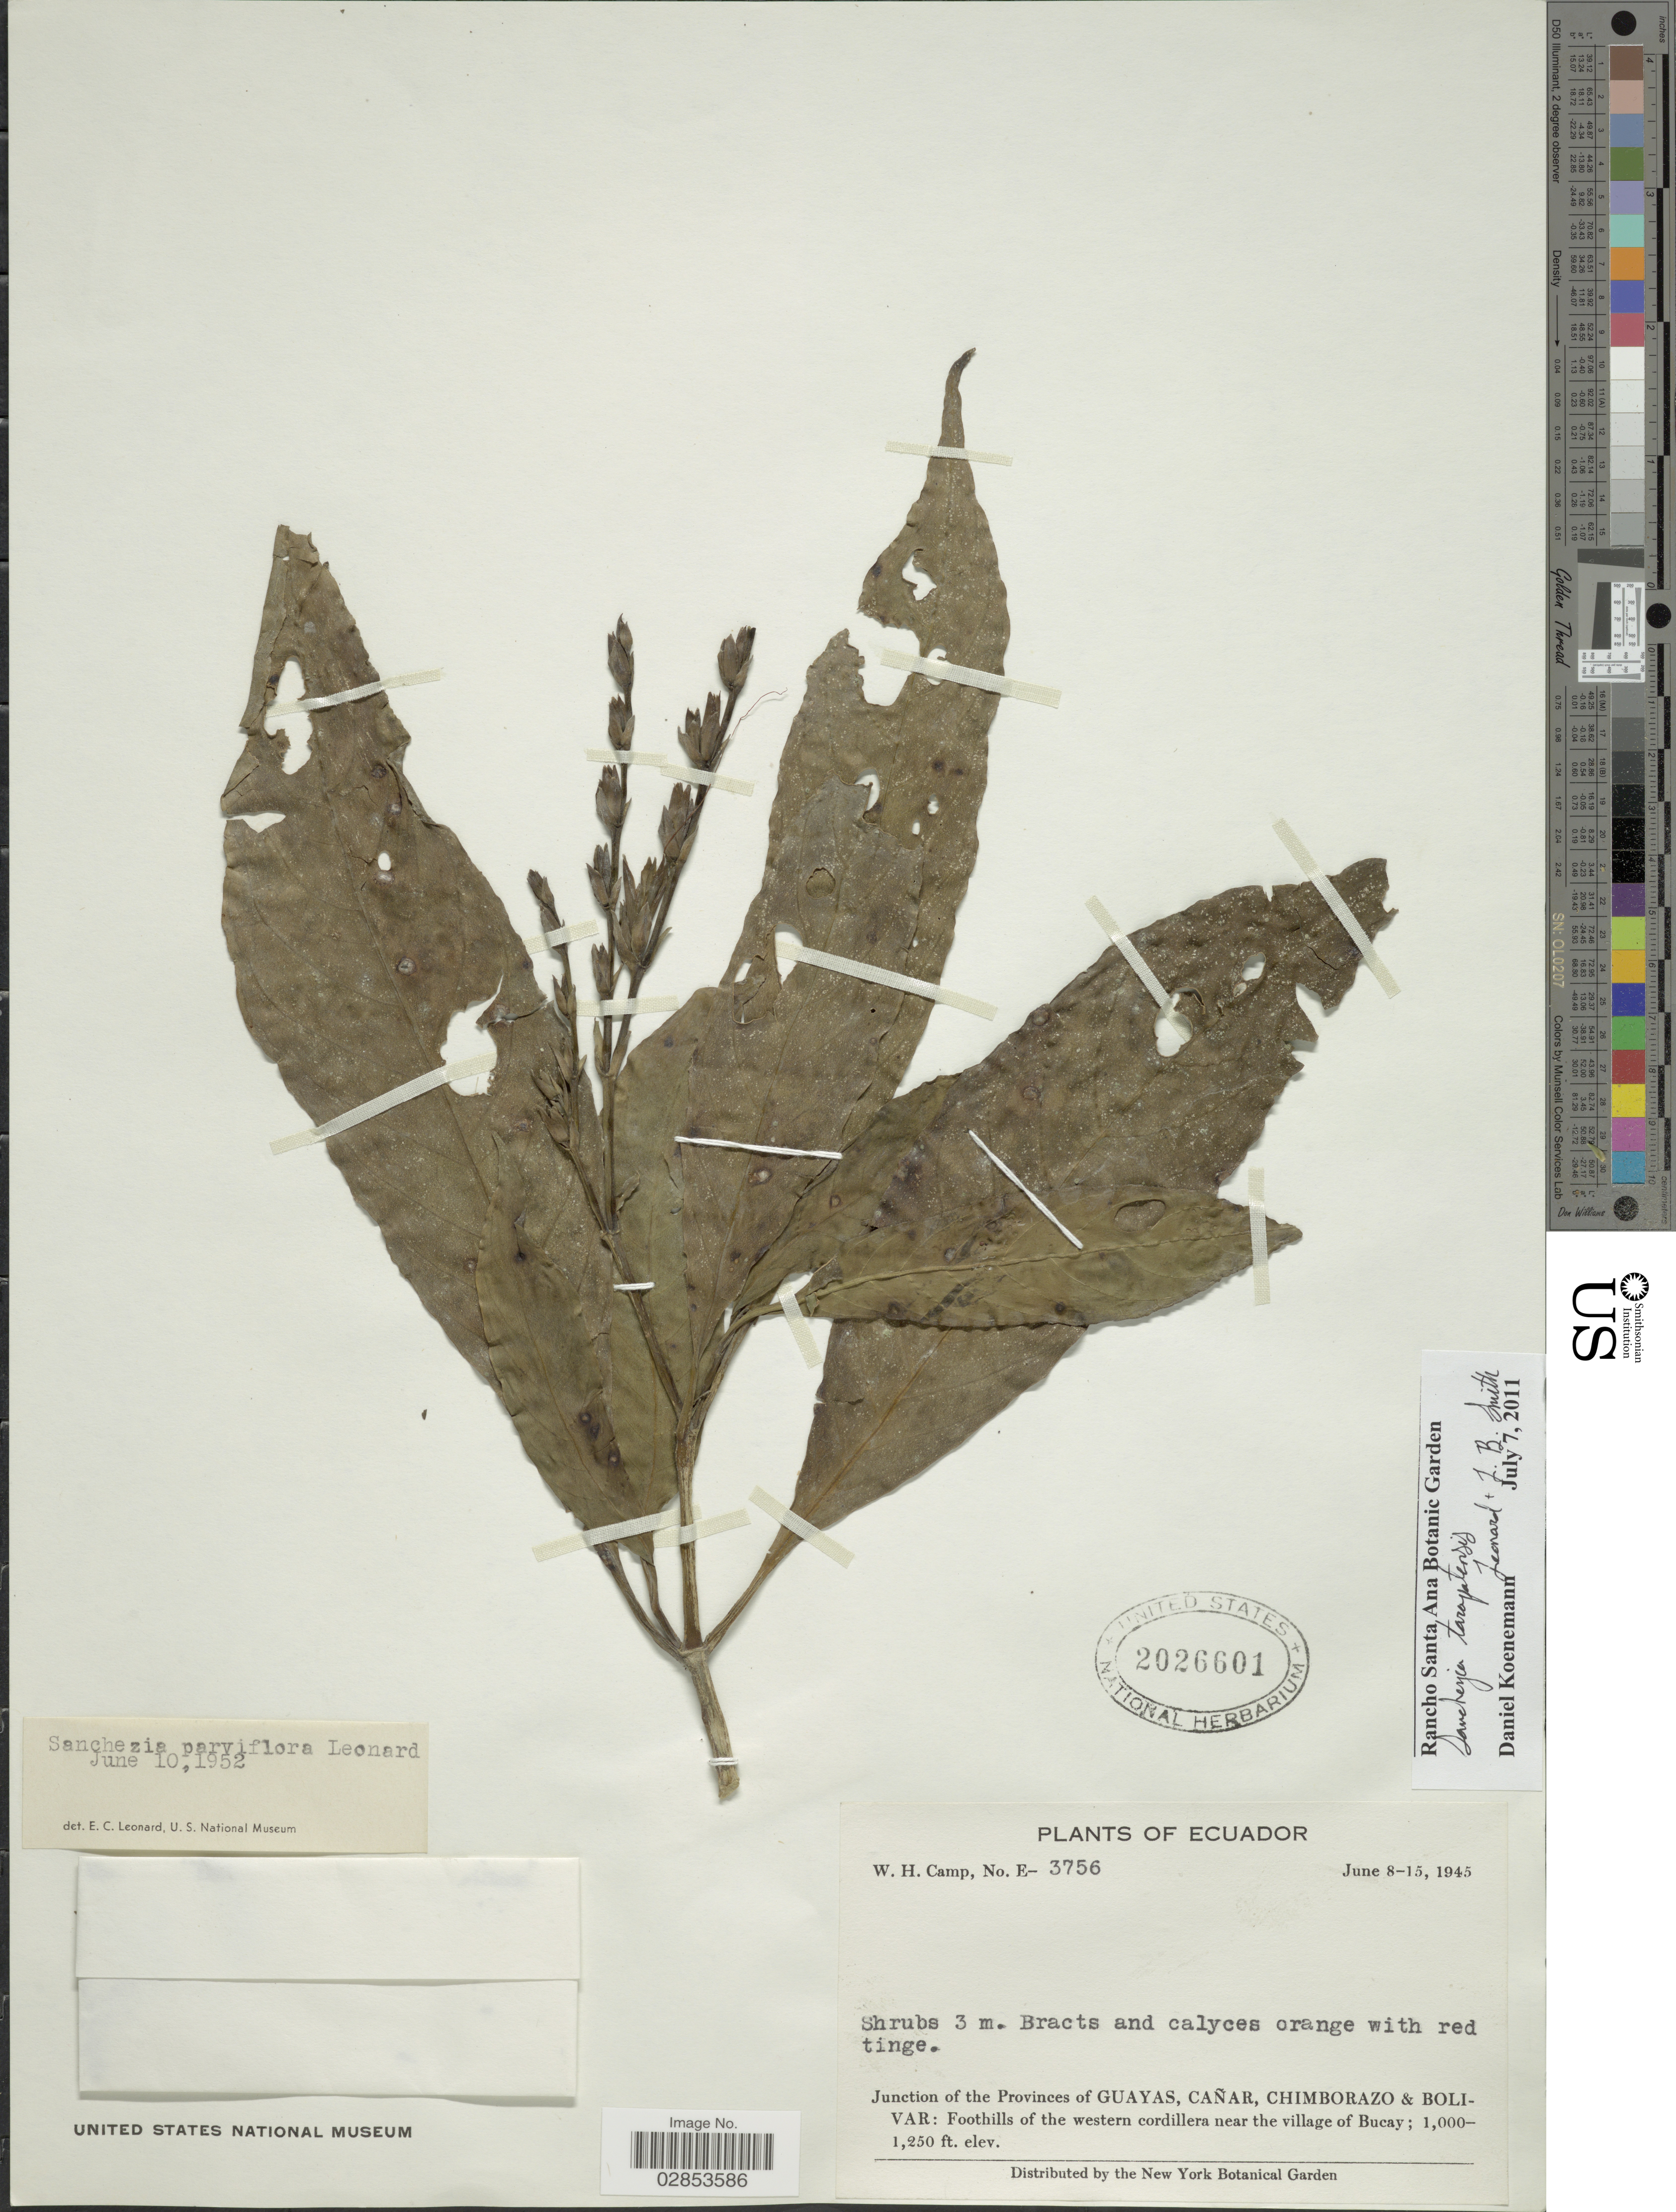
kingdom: Plantae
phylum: Tracheophyta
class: Magnoliopsida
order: Lamiales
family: Acanthaceae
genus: Sanchezia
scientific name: Sanchezia parviflora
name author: Leonard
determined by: Azevedo, Igor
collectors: W. H. Camp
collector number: E-3756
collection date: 1945-06-08/1945-06-15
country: Ecuador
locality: Junction of the Provinces of Guayas, Cañar, Chimborazo & Bolivar: Foothills of the western cordillera near the village of Bucay.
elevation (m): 305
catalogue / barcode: US 2026601